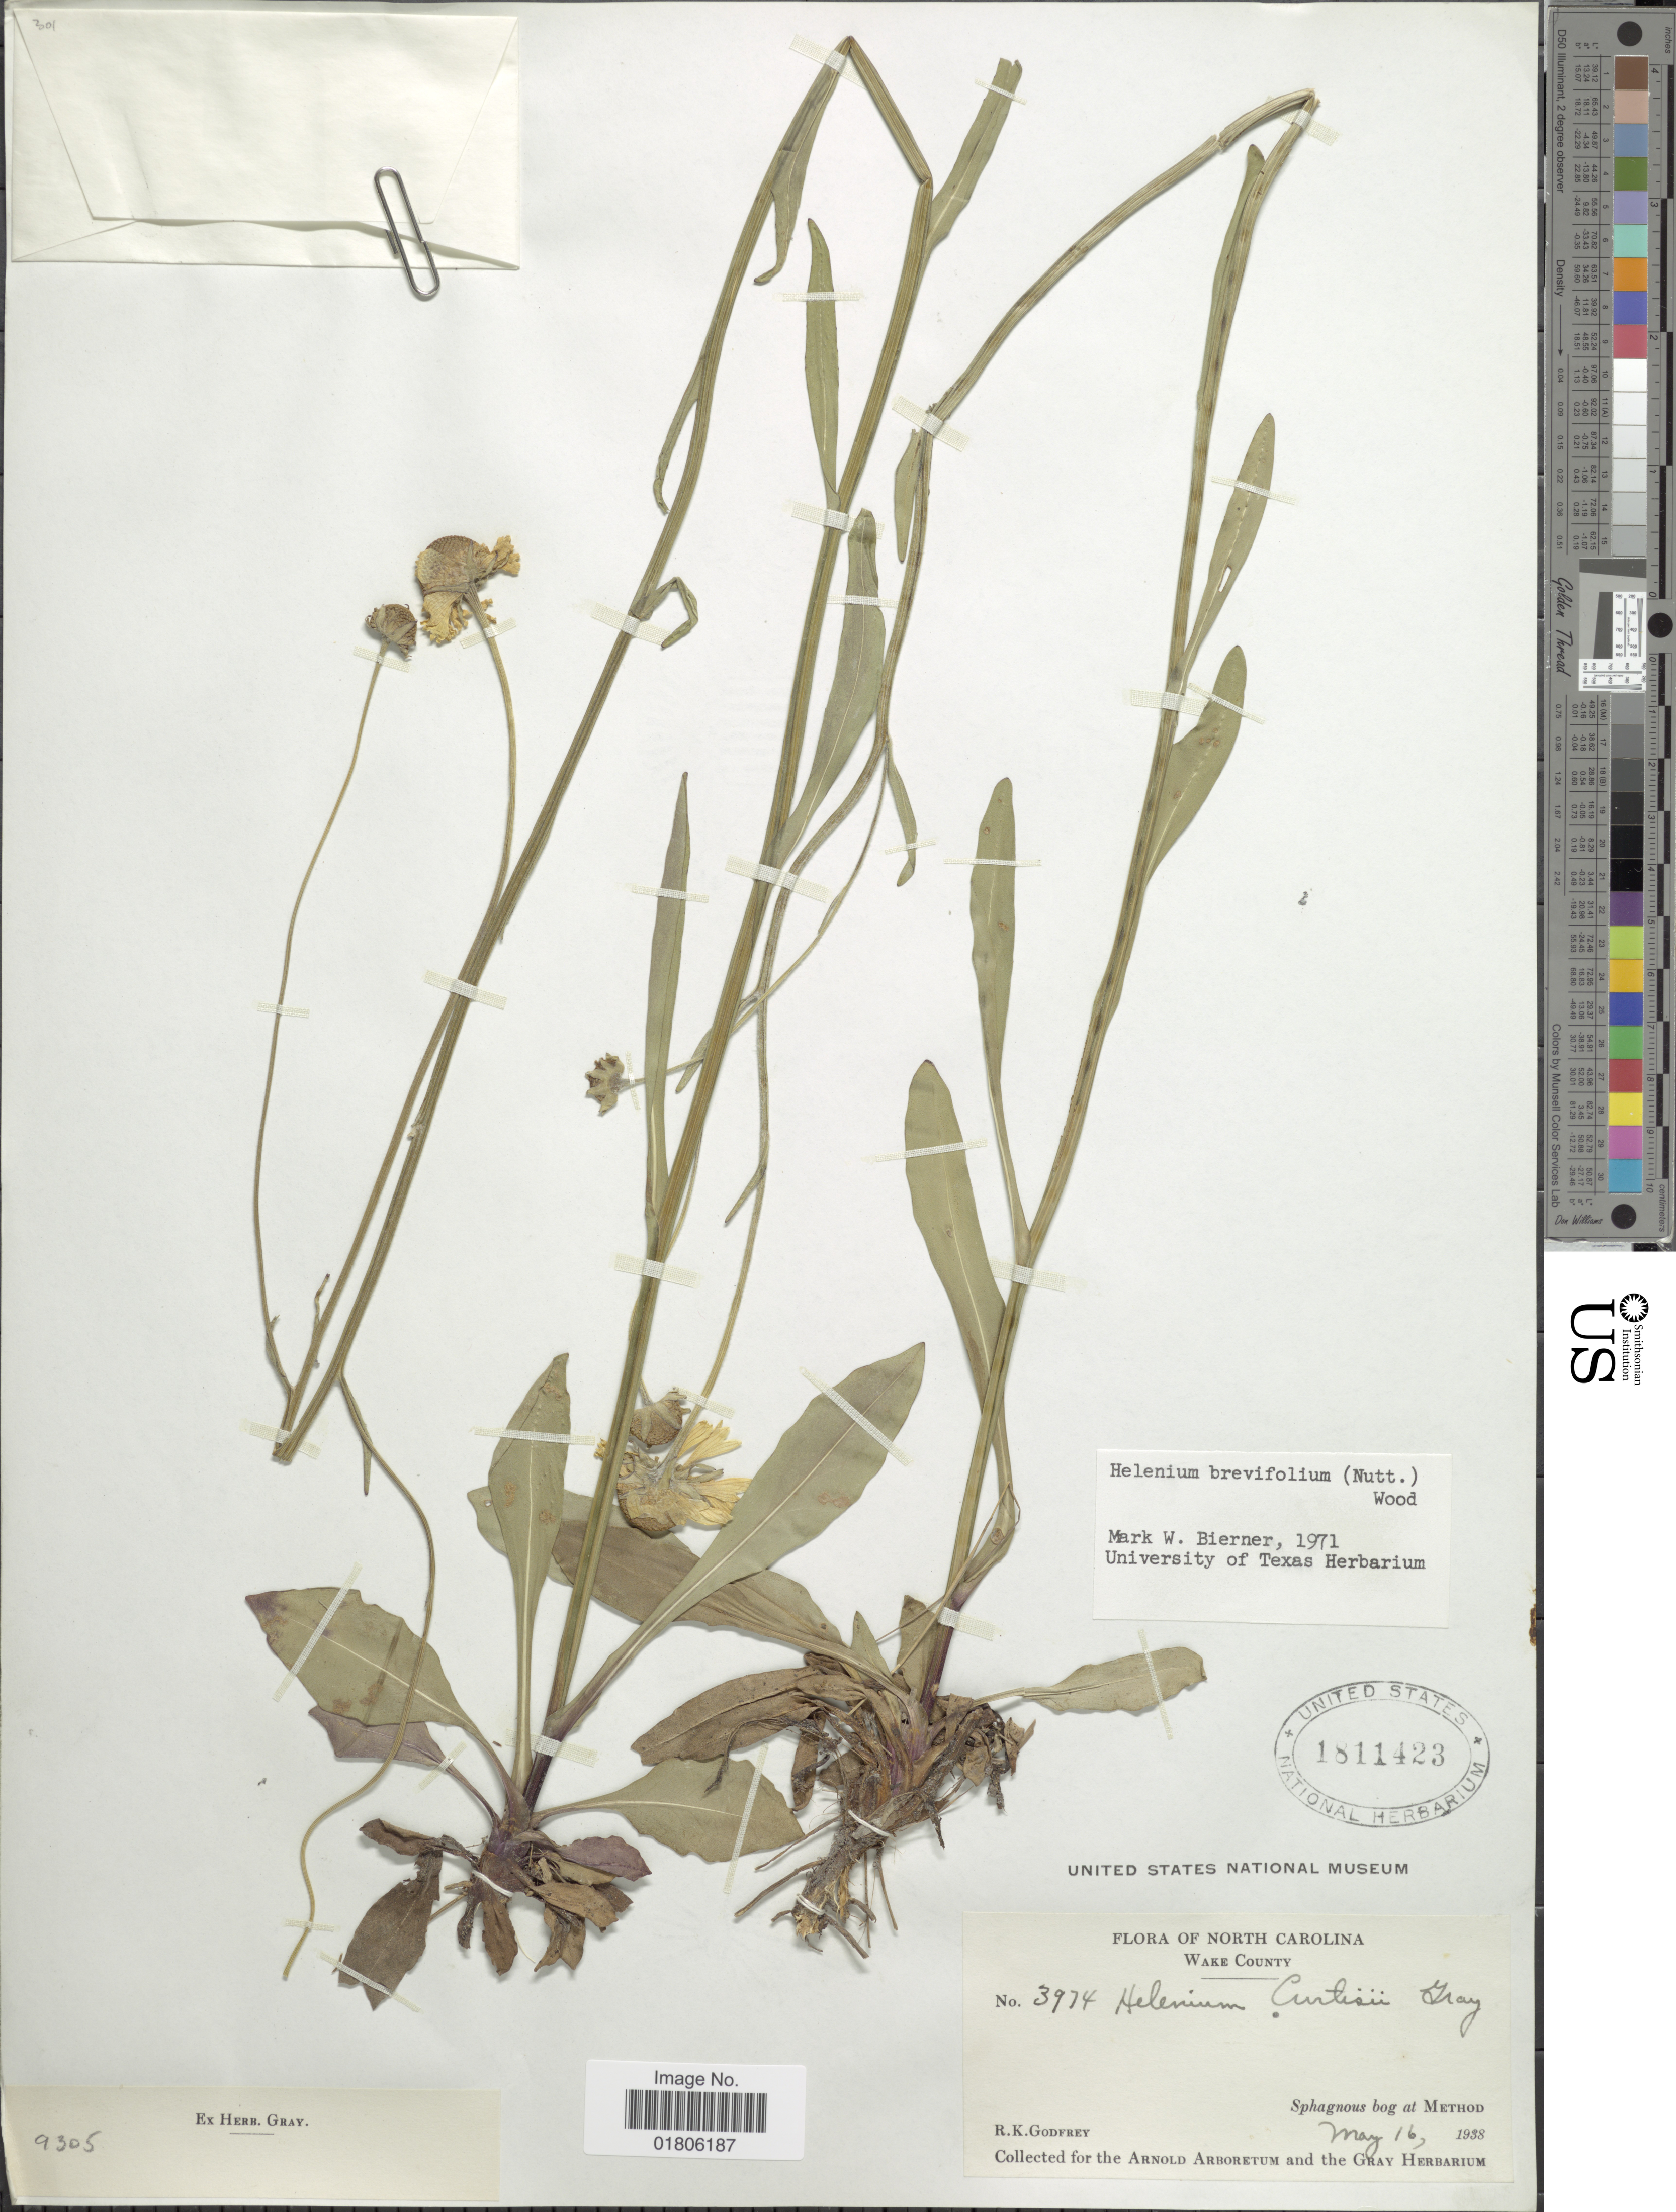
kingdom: Plantae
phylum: Tracheophyta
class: Magnoliopsida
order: Asterales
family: Asteraceae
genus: Helenium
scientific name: Helenium brevifolium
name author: (Nutt.) Alph. Wood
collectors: R. K. Godfrey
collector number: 3974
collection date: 1938-05-16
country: United States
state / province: North Carolina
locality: Wake County. Sphagmous bog at Method.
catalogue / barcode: US 1811423